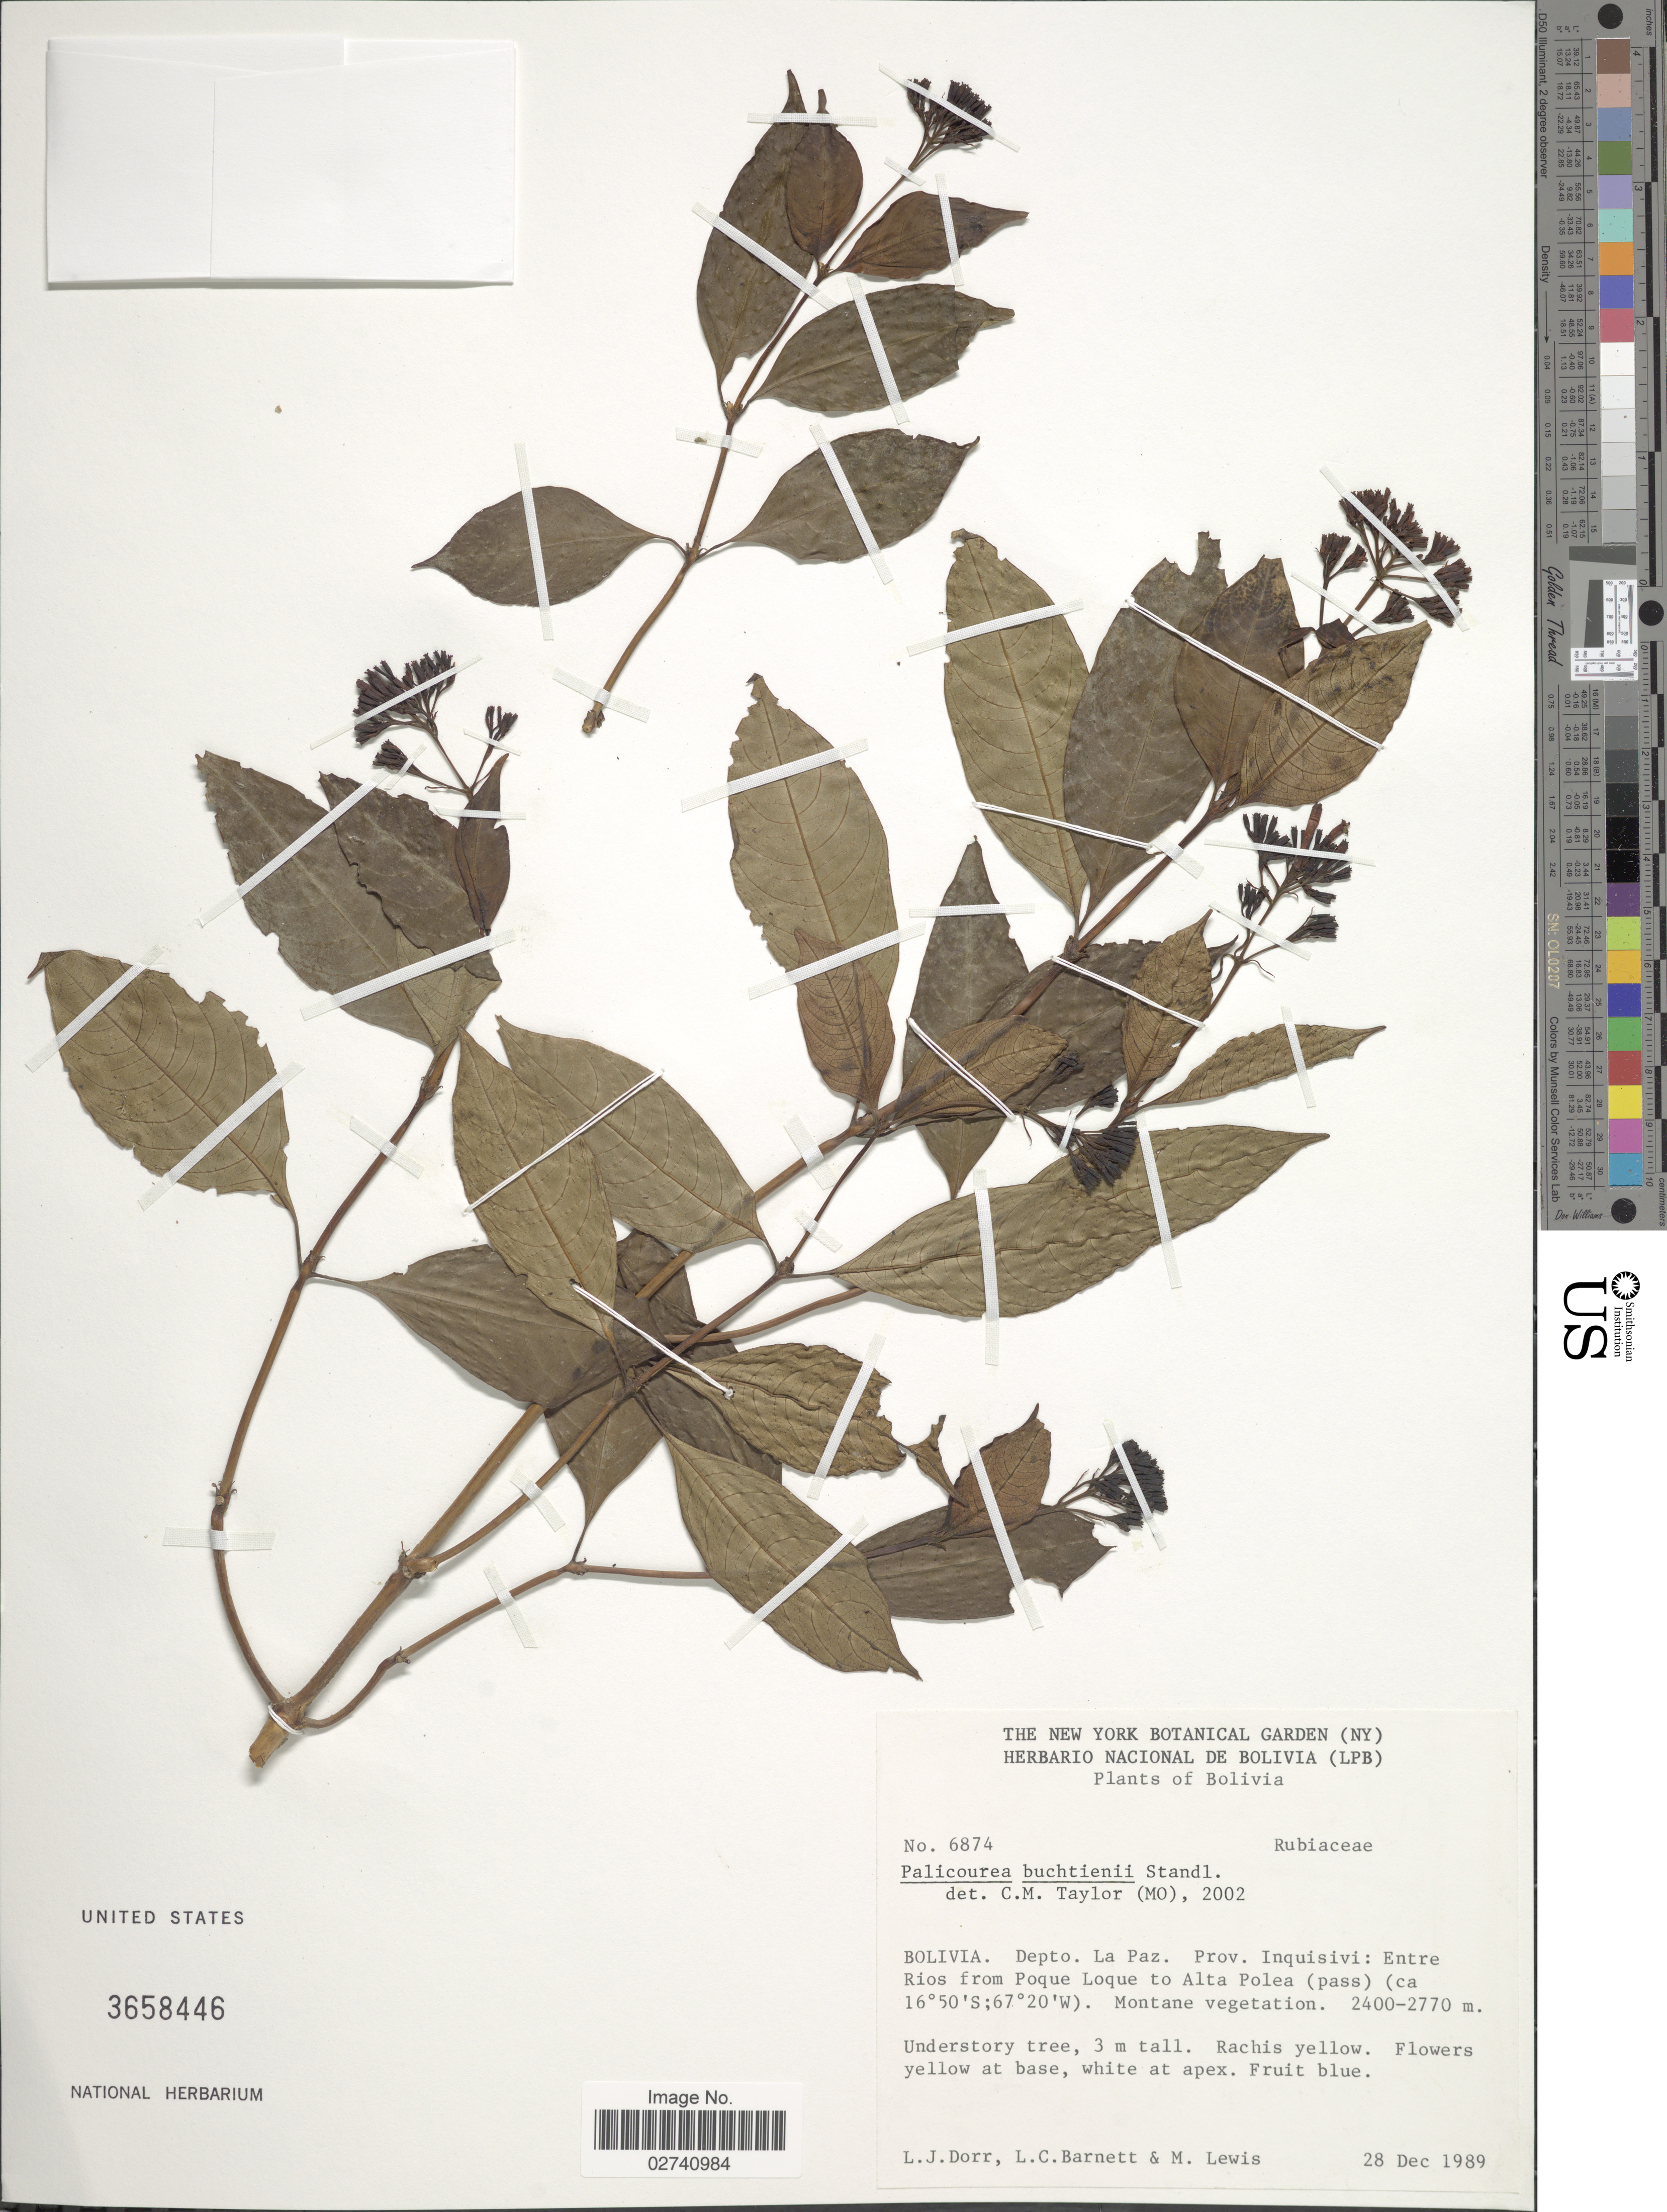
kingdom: Plantae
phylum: Tracheophyta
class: Magnoliopsida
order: Gentianales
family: Rubiaceae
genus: Palicourea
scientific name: Palicourea buchtienii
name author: Standl.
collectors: L. J. Dorr, L. C. Barnett & M. Lewis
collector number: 6874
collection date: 1989-12-28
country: Bolivia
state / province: La Paz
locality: Prov. Inquisivi: Entre Rios from Pque Loque to Alta Polea (pass), Montane vegetation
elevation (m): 2400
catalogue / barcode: US 3658446